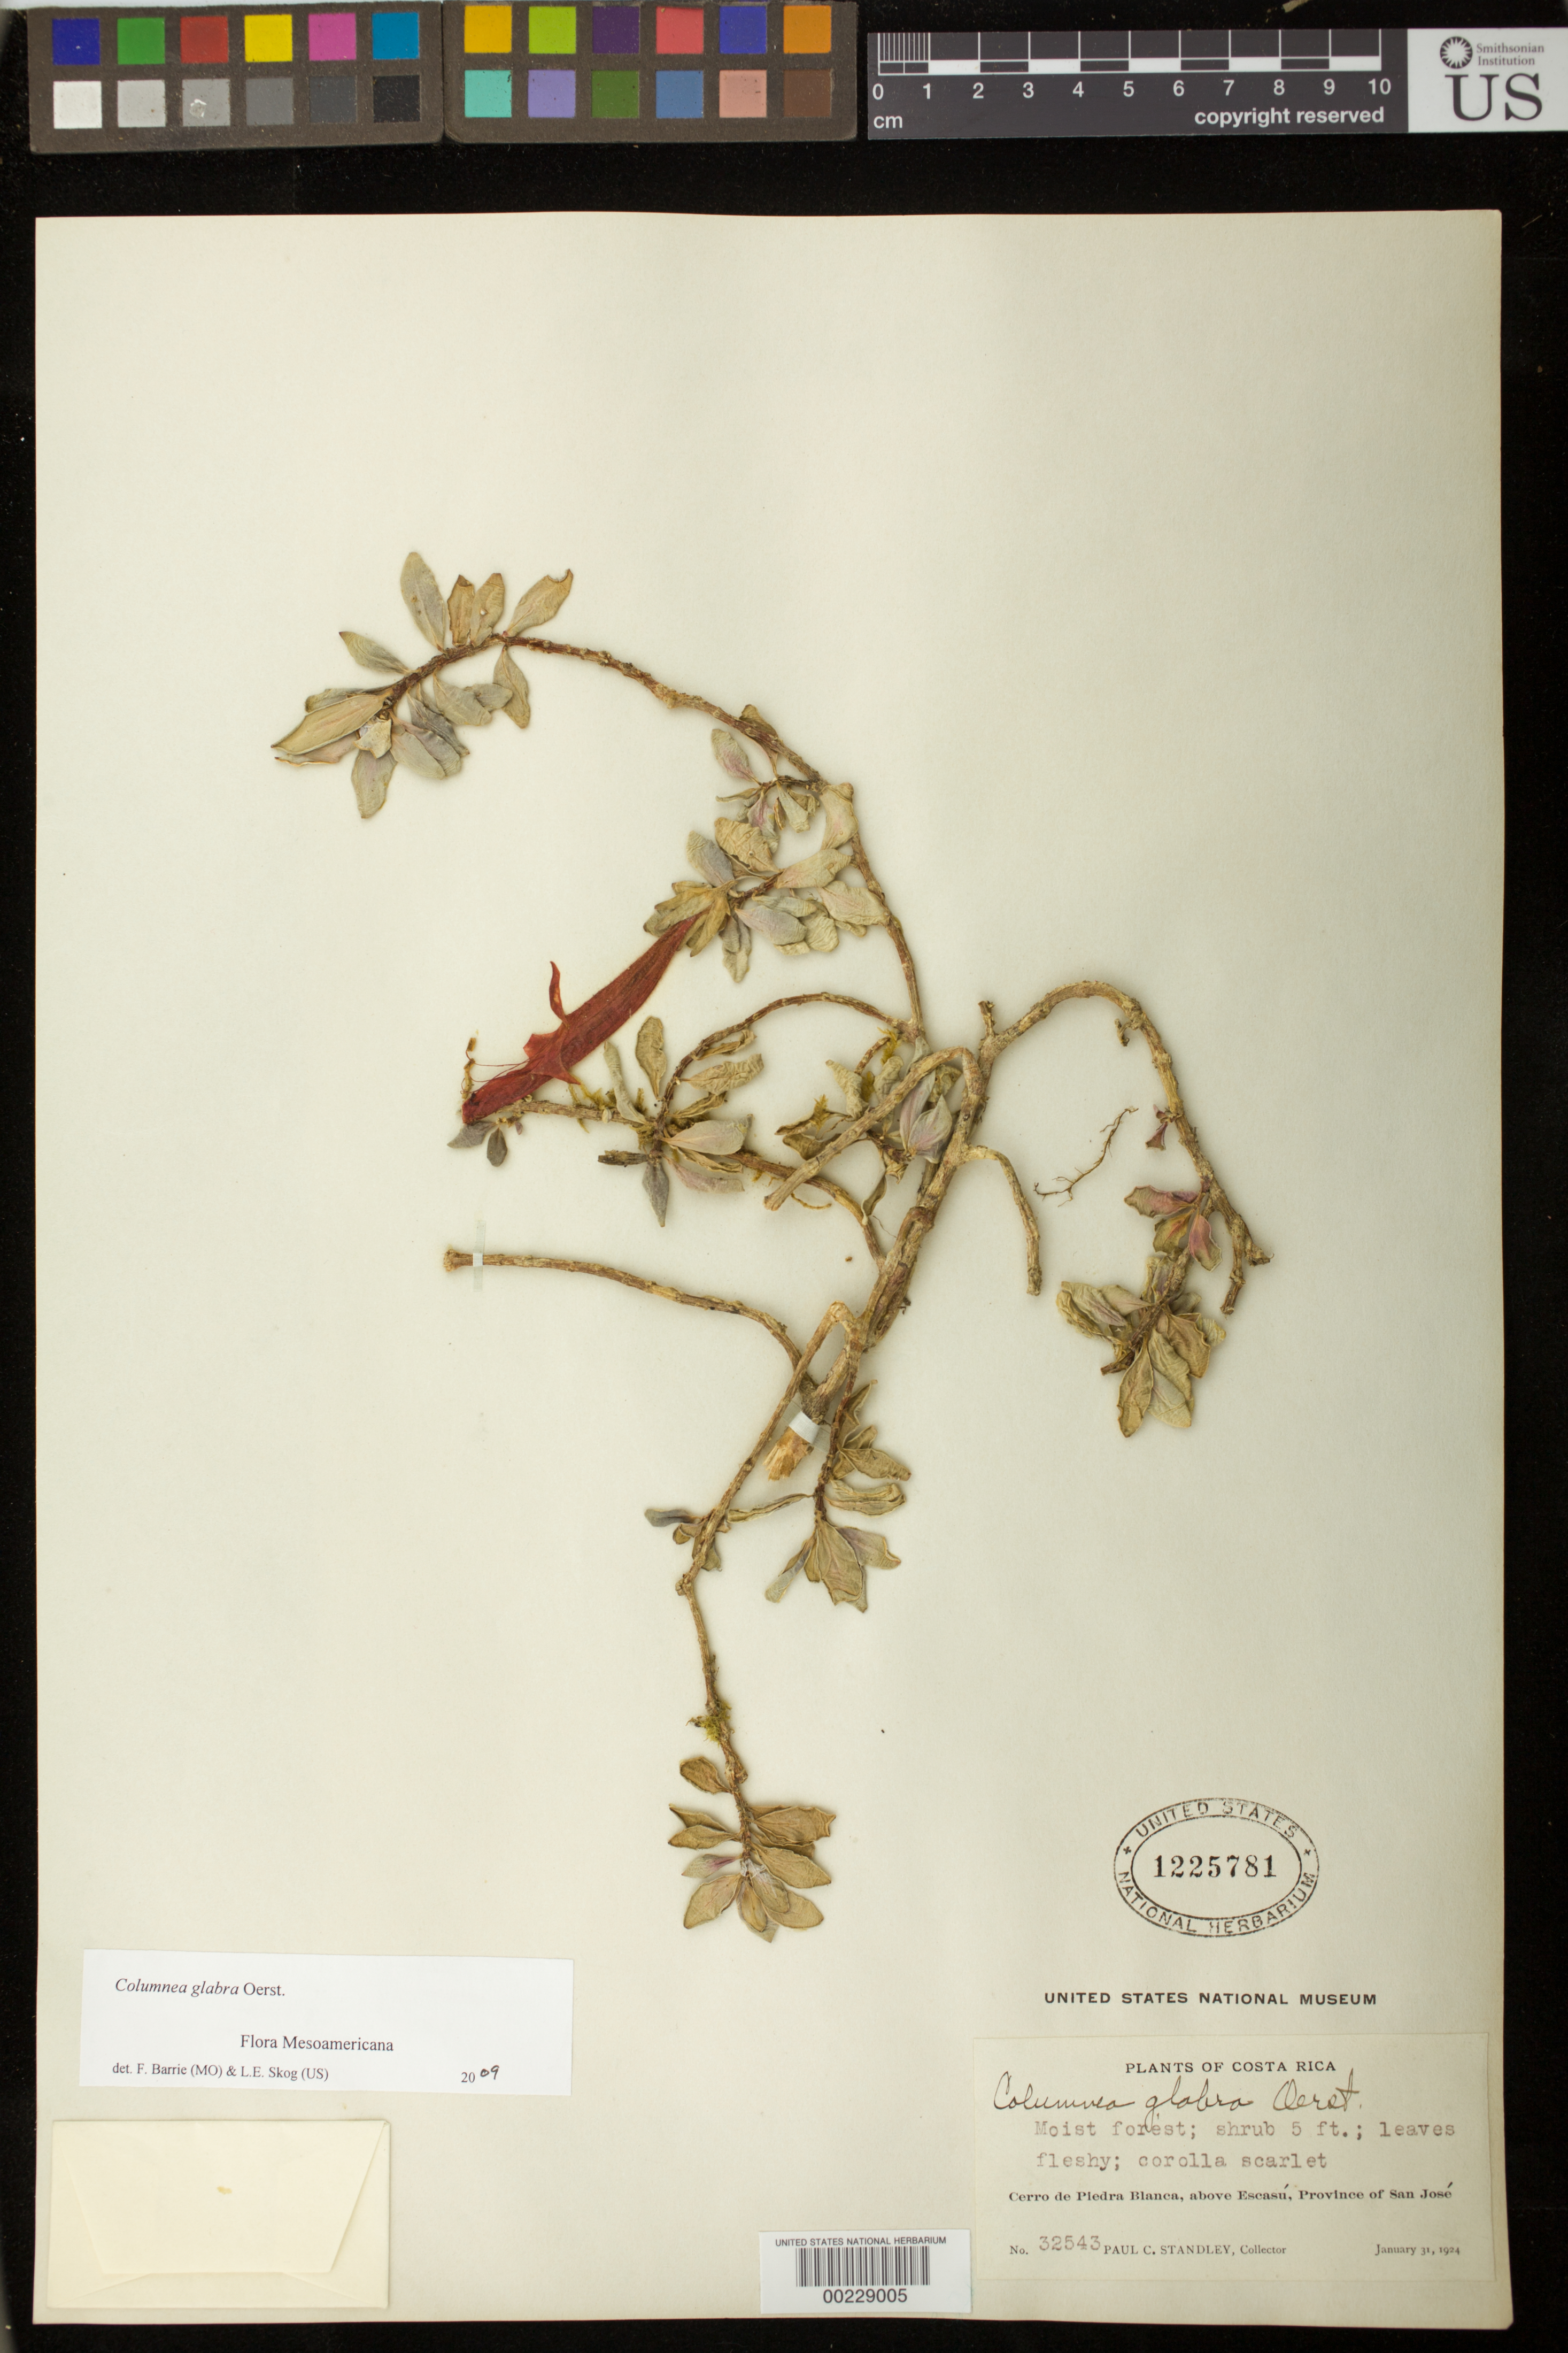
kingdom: Plantae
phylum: Tracheophyta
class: Magnoliopsida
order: Lamiales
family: Gesneriaceae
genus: Columnea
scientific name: Columnea glabra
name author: Oerst.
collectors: P. C. Standley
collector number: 32543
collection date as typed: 31 Jan 1924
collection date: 1924-01-31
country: Costa Rica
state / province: San José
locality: Cerro de Piedra Blanca, above Escasu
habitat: Moist forest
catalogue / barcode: US 1225781